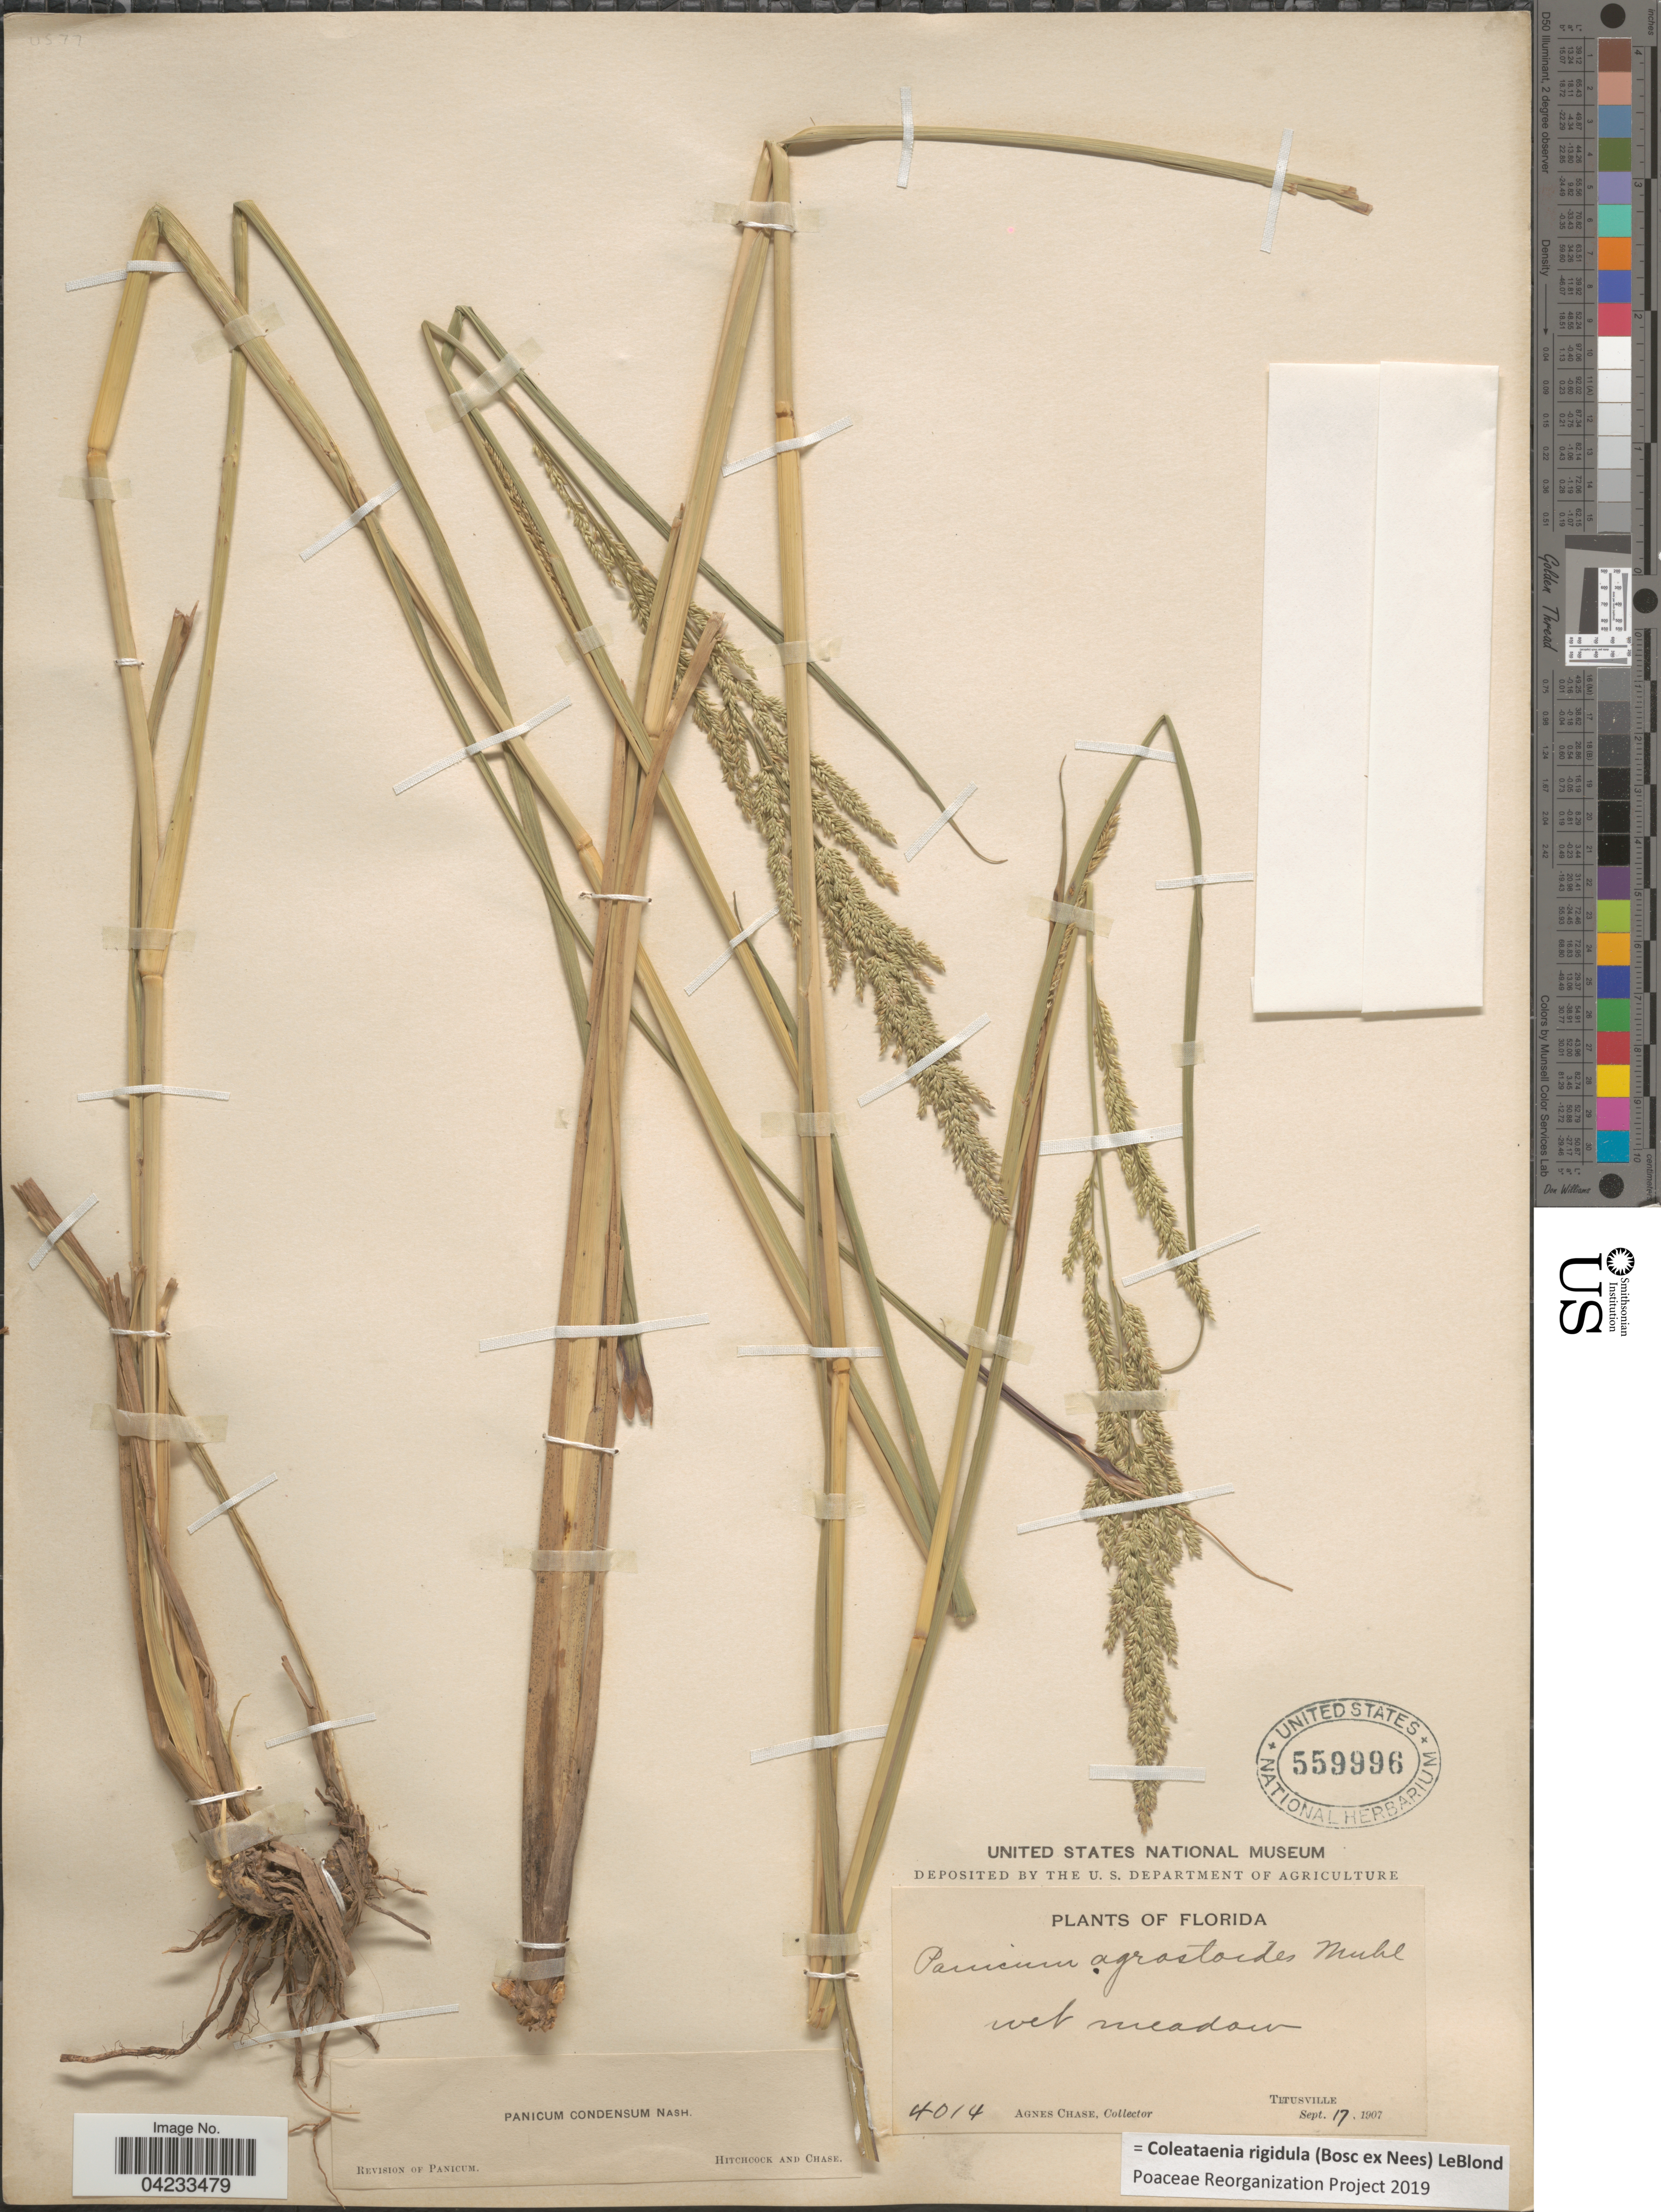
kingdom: Plantae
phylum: Tracheophyta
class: Liliopsida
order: Poales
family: Poaceae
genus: Coleataenia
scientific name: Coleataenia rigidula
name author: (Bosc ex Nees) LeBlond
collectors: A. Chase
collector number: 4014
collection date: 1907-09-17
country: United States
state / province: Florida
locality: Titusville.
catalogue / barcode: US 559996